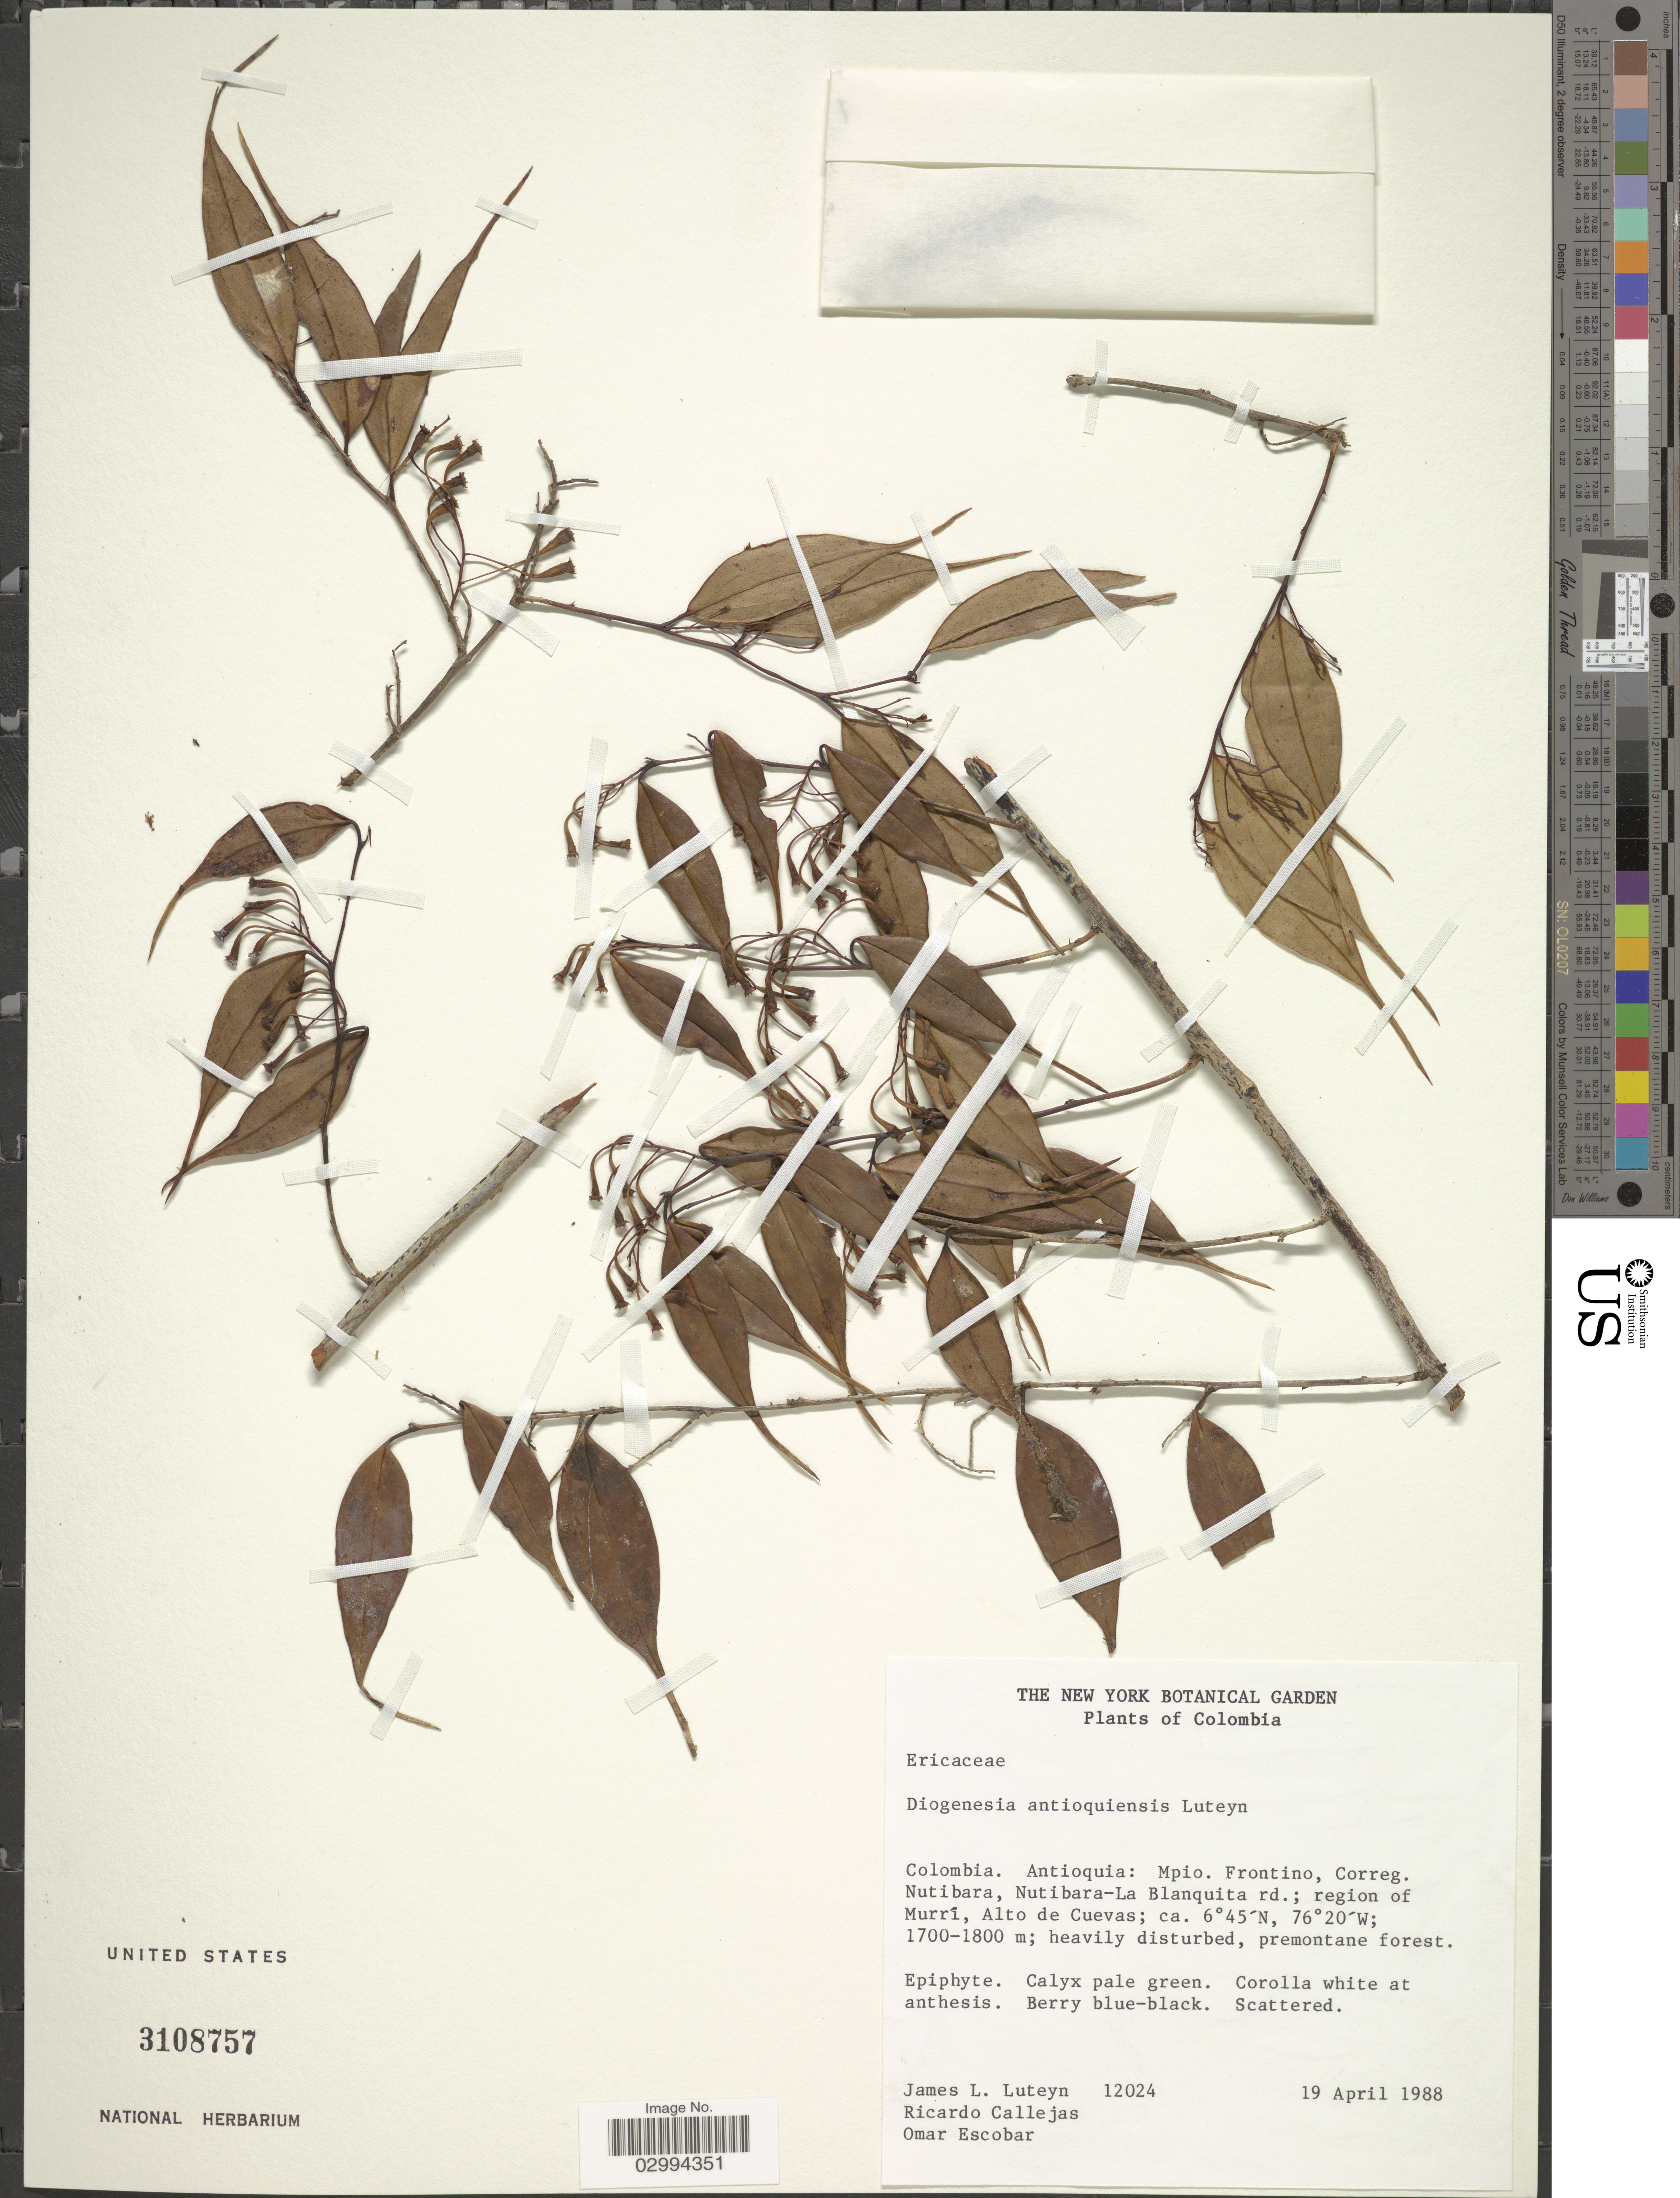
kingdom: Plantae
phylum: Tracheophyta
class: Magnoliopsida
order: Ericales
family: Ericaceae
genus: Diogenesia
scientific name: Diogenesia antioquiensis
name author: Luteyn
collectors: J. L. Luteyn, R. Callejas & O. D. Escobar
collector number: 12024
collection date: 1988-04-19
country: Colombia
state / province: Antioquia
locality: Mpio. Frontino: Correg. Nutibara, Nutibara-La Blanquita Rd., region of Murrí, Alto de Cuevas.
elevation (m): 1700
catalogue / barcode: US 3108757